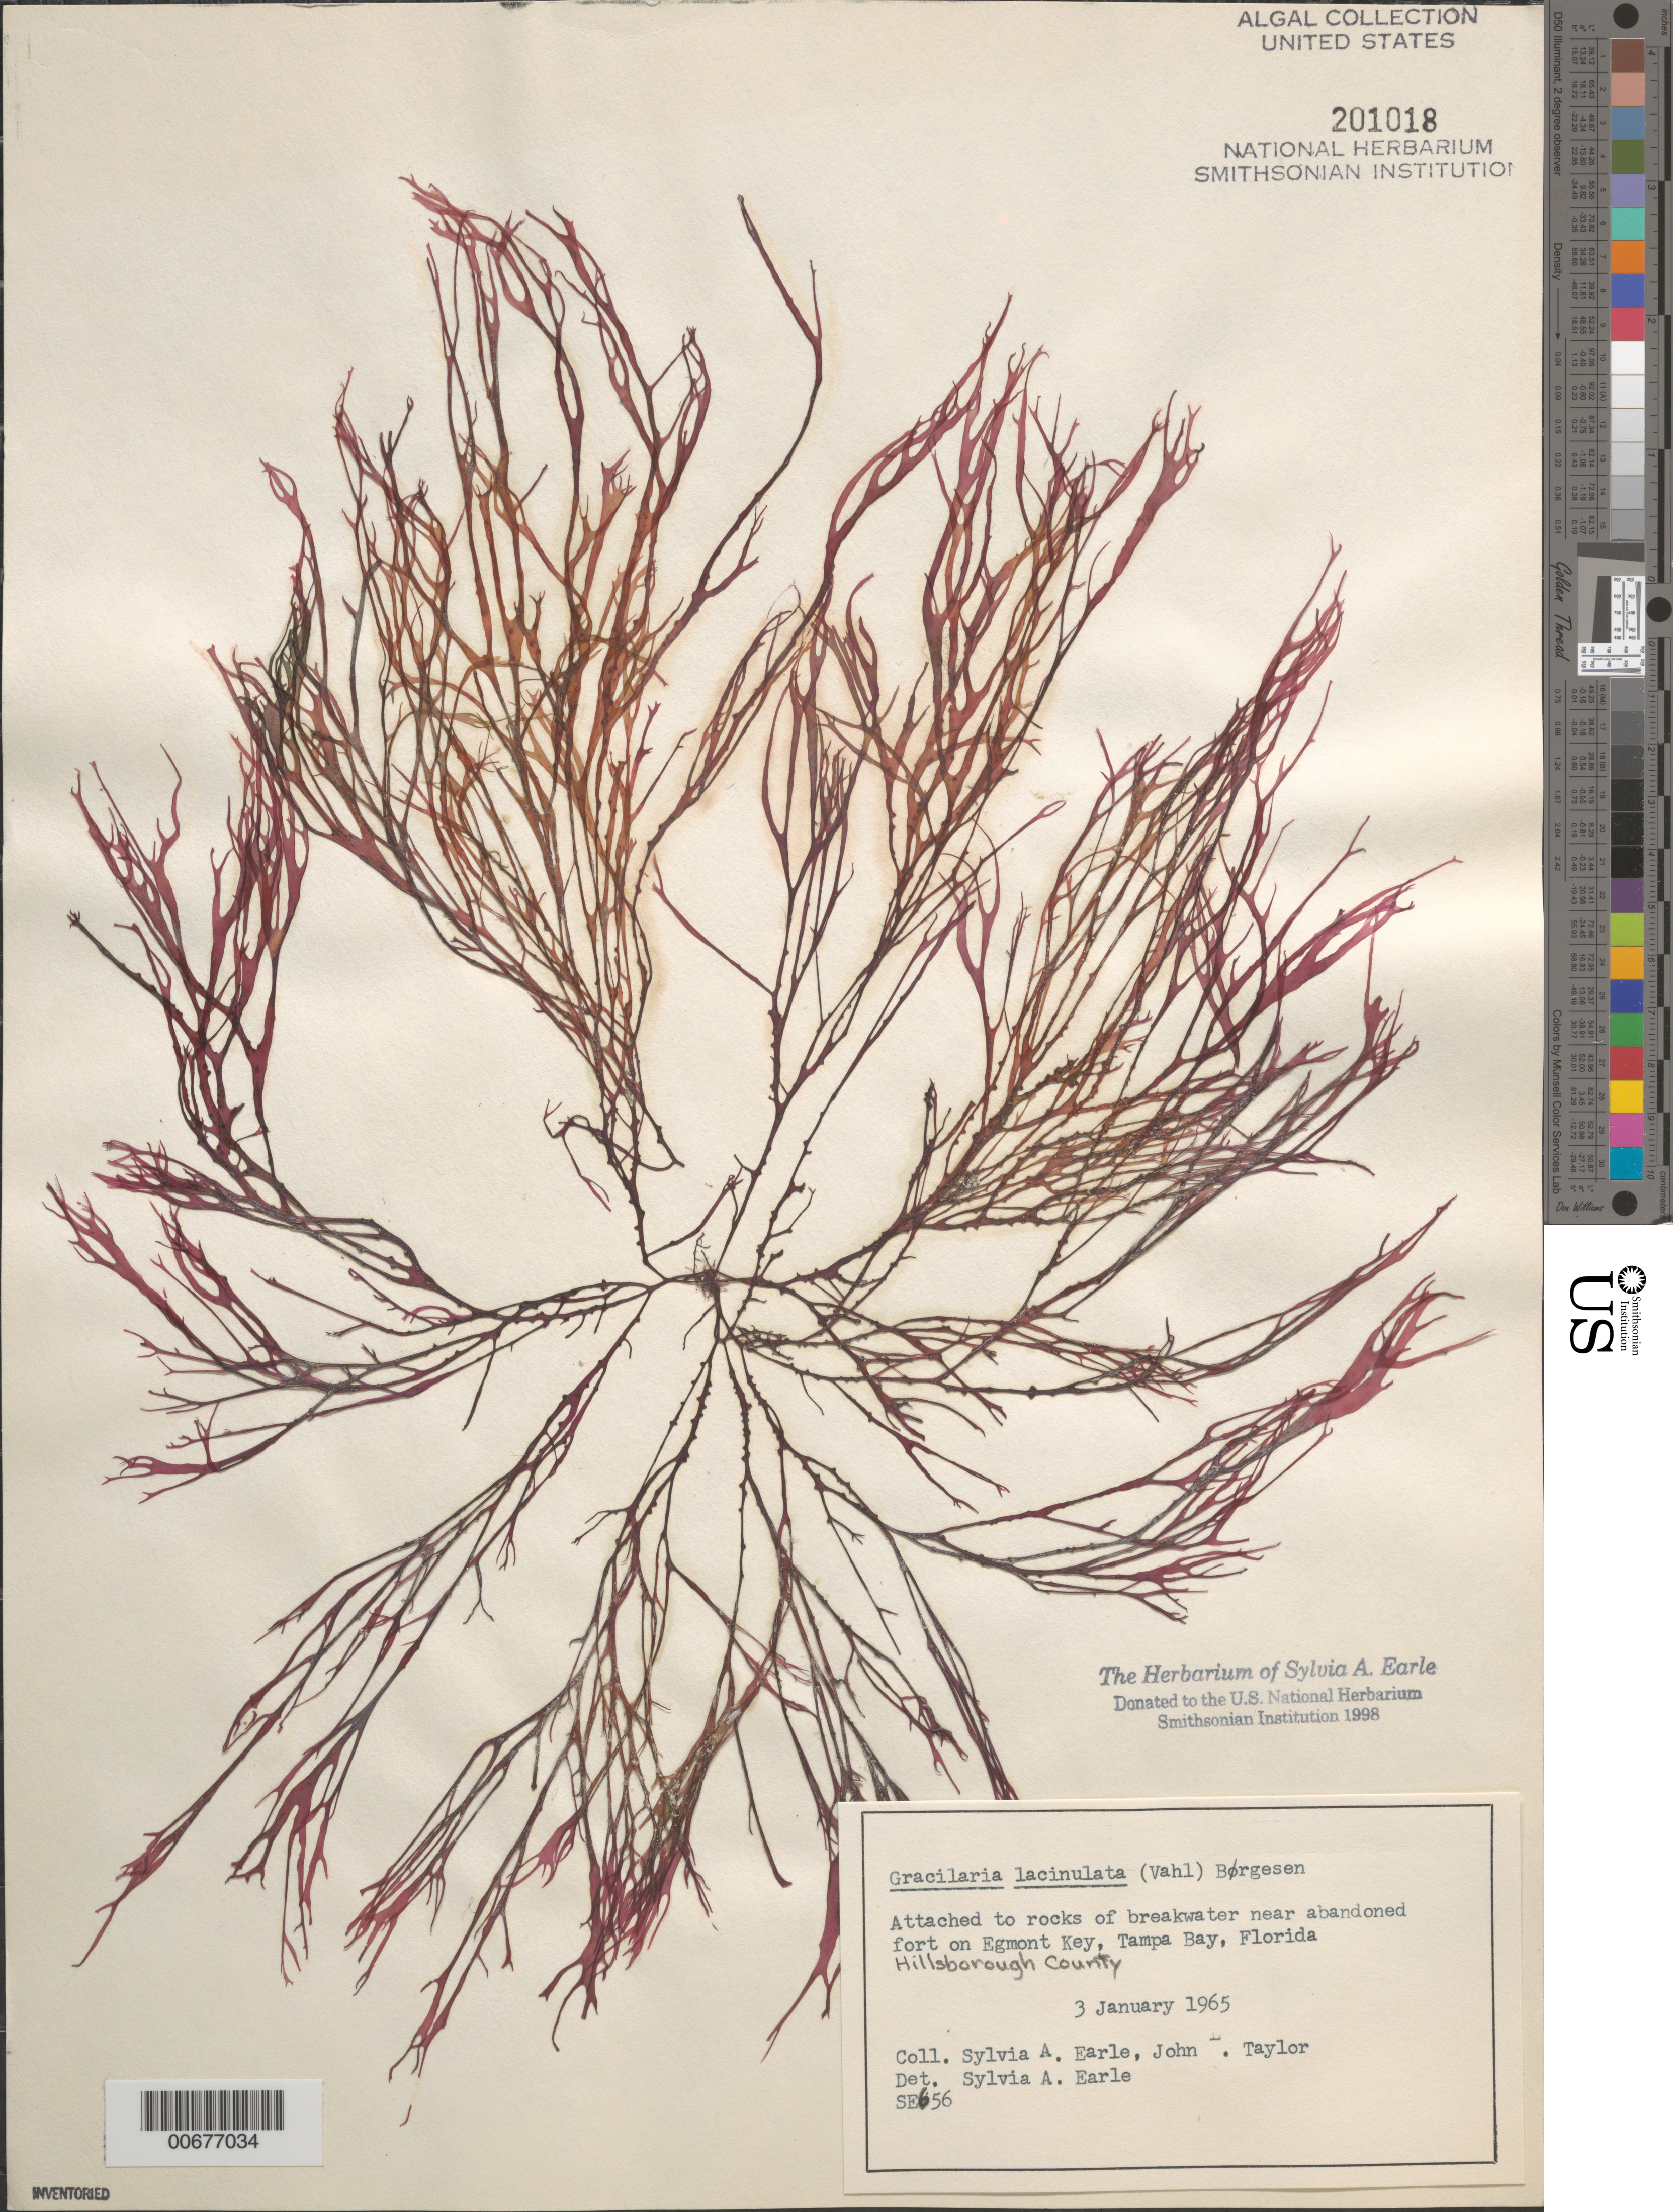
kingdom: Plantae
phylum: Rhodophyta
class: Florideophyceae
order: Gracilariales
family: Gracilariaceae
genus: Gracilaria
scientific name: Gracilaria isabellana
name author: Gurgel et al. in I.A. Abbott & McDermid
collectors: S. A. Earle & J. L. Taylor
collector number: SE 656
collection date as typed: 03 Jan 1965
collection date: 1965-01-03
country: United States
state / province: Florida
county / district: Hillsborough County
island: Egmont Key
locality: Tampa Bay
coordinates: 27 34.86'N, 82 45.9'W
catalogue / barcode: US 201018